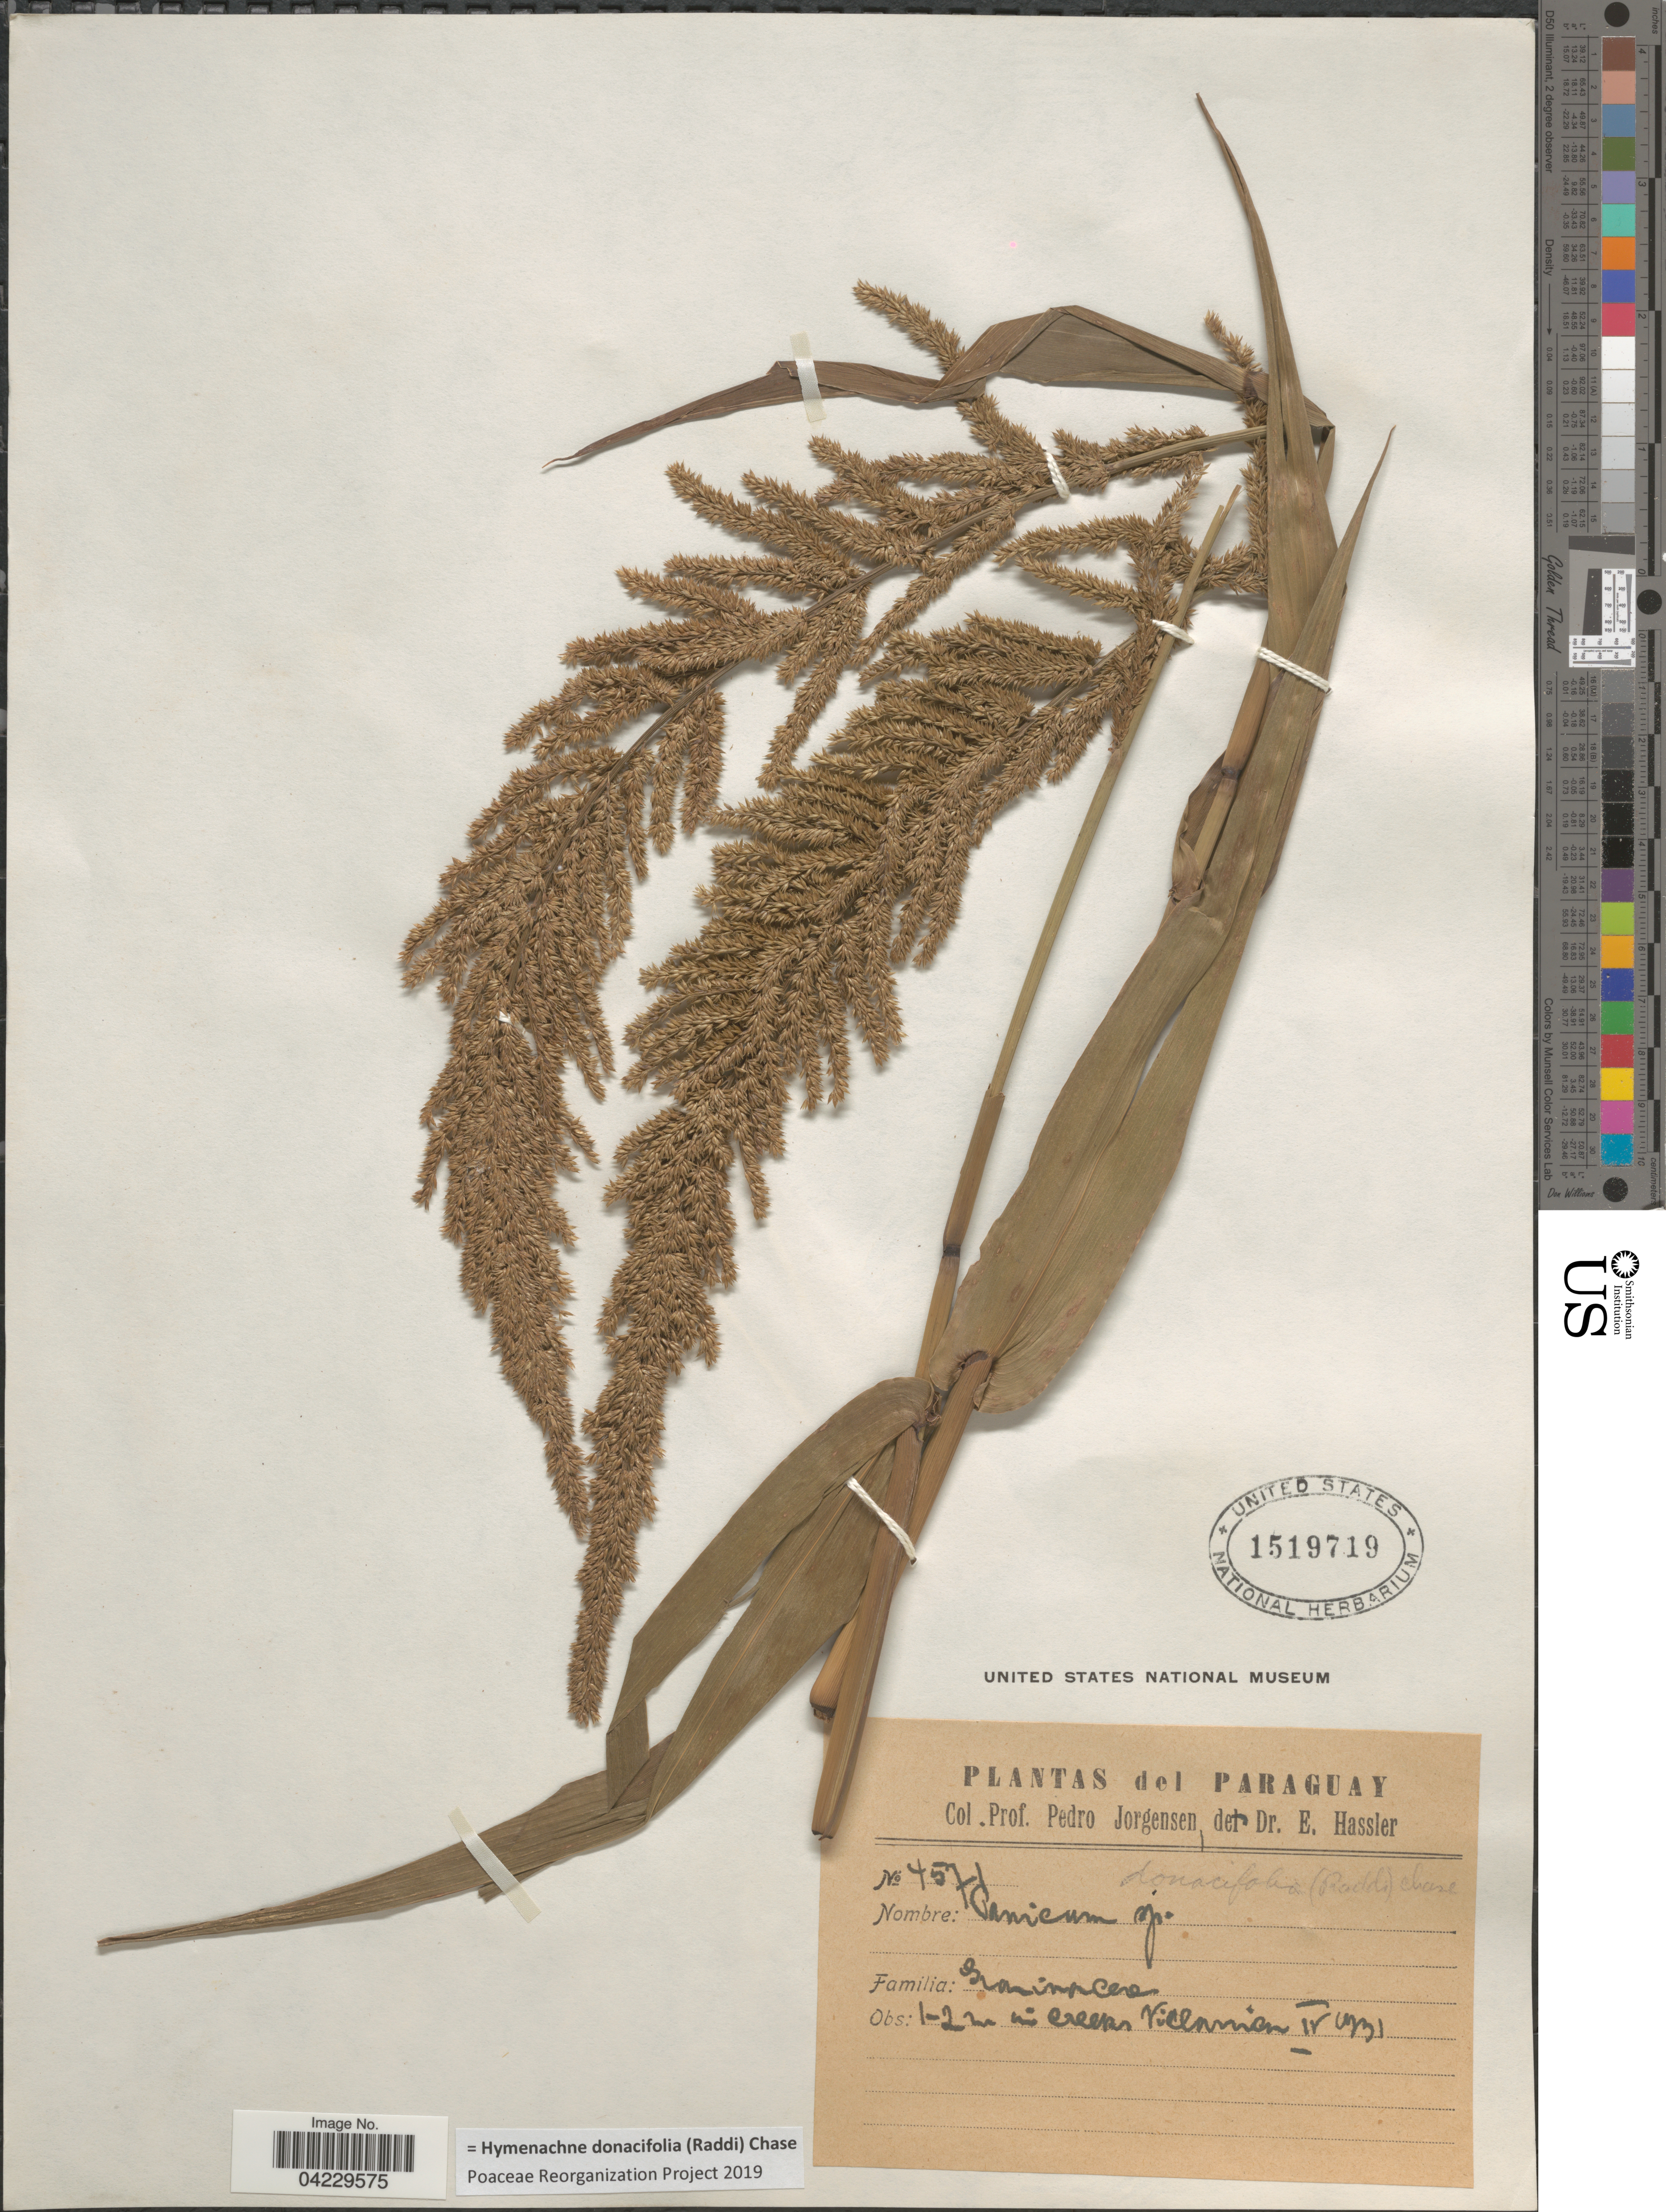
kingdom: Plantae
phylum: Tracheophyta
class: Liliopsida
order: Poales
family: Poaceae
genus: Hymenachne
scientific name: Hymenachne donacifolia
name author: (Raddi) Chase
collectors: P. Jörgensen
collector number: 4571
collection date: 1931-04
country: Paraguay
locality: In creeks Villarrica.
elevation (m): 1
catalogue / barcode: US 1519719